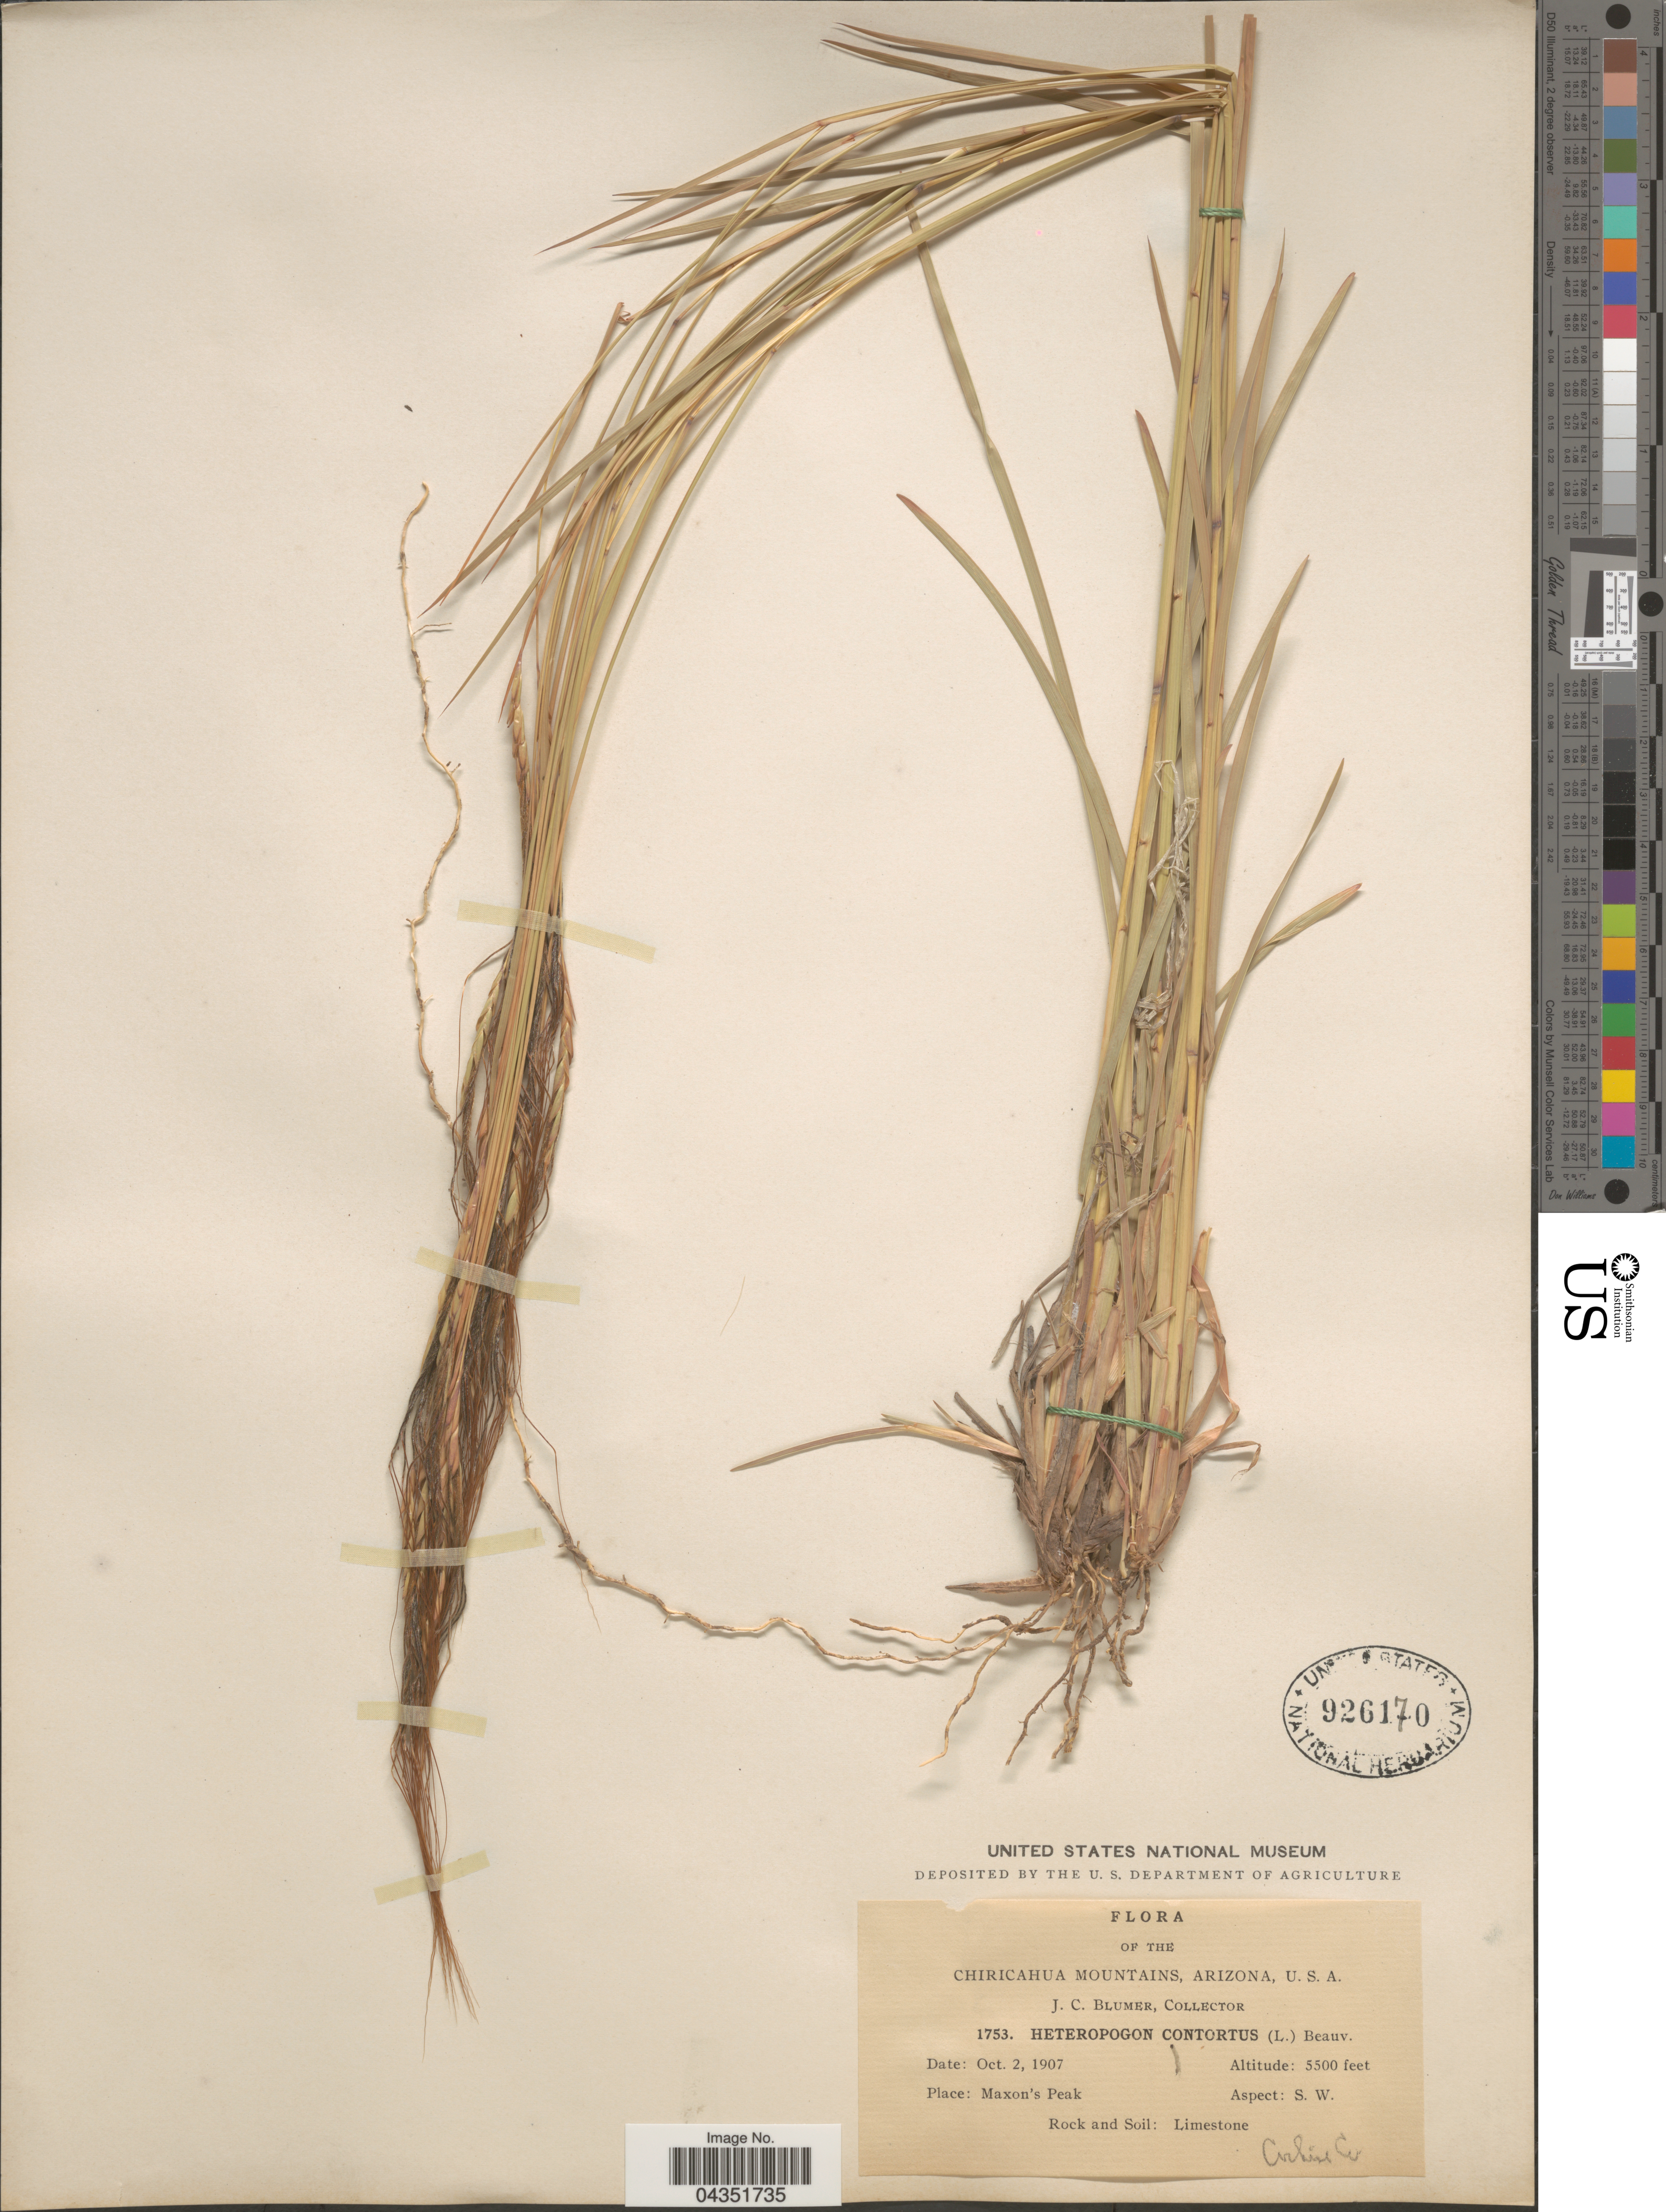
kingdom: Plantae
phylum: Tracheophyta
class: Liliopsida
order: Poales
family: Poaceae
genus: Heteropogon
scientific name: Heteropogon contortus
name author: (L.) P. Beauv. ex Roem. & Schult.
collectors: J. C. Blumer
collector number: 1753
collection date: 1907-10-02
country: United States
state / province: Arizona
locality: Chiricahua Mountains. Maxon's Peak. Aspect: S. W. Cochise Co.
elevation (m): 1676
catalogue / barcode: US 926170